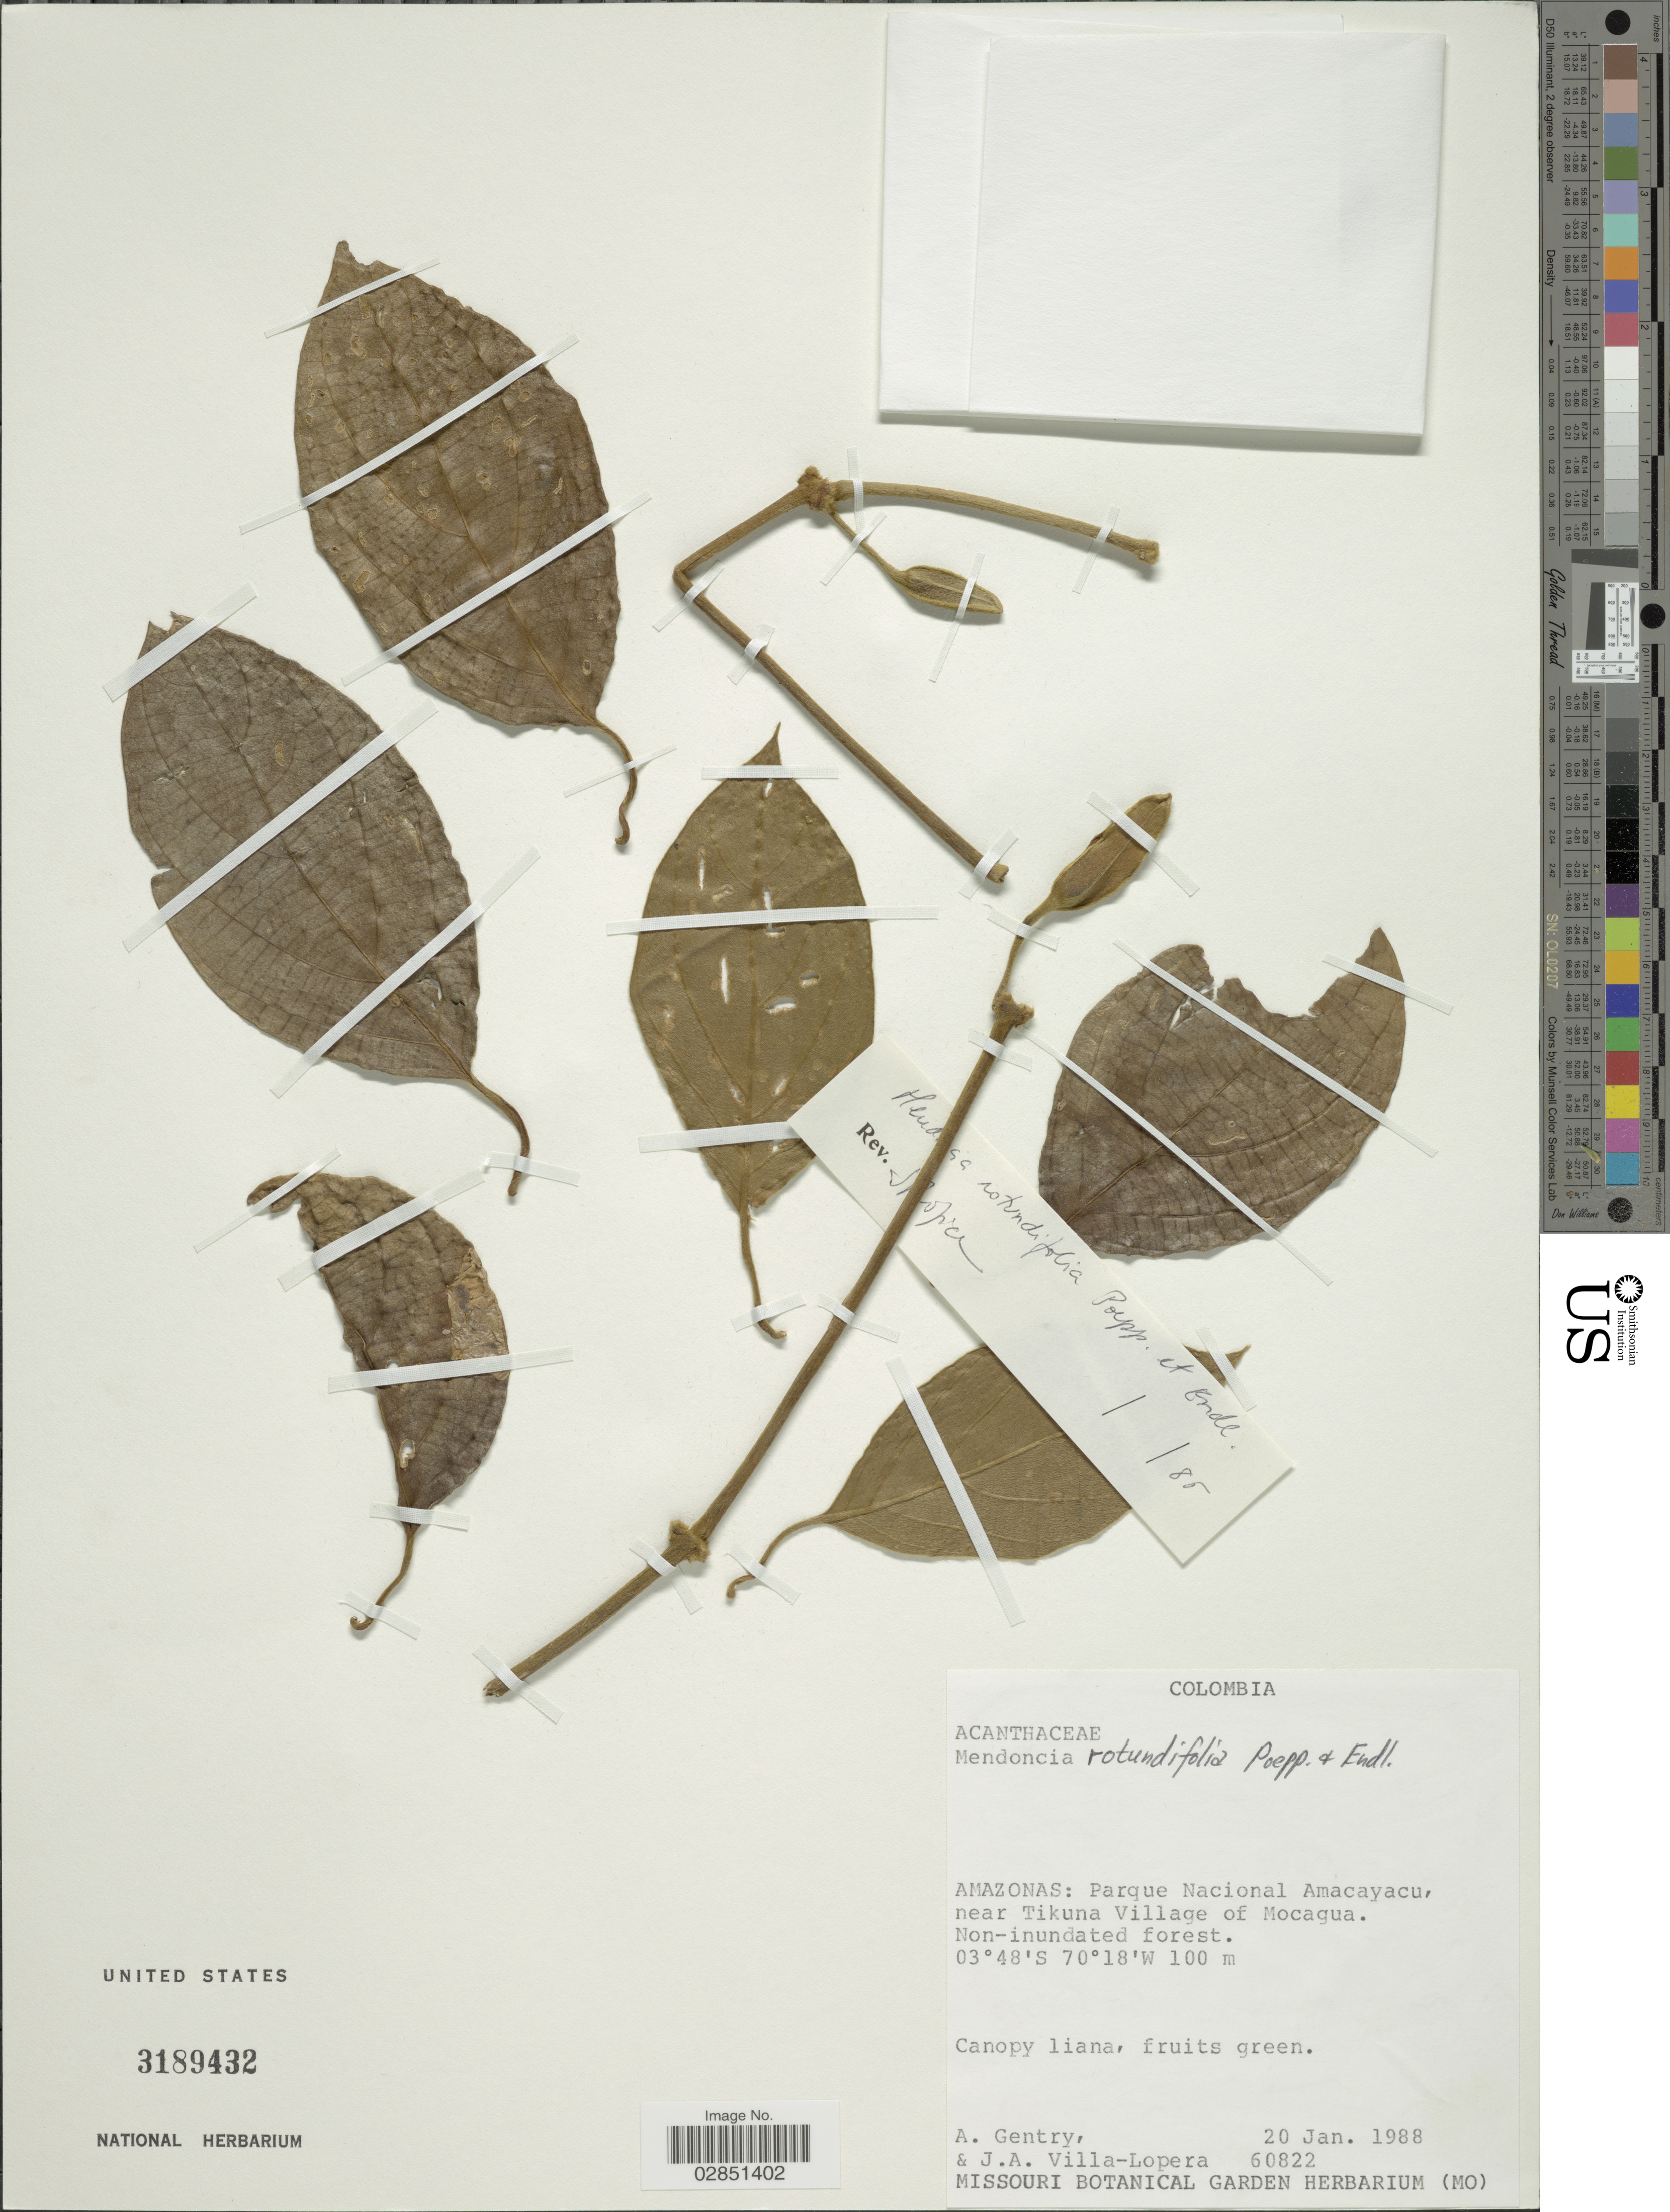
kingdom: Plantae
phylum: Tracheophyta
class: Magnoliopsida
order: Lamiales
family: Acanthaceae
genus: Mendoncia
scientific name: Mendoncia rotundifolia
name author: Poepp. & Endl.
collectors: A. H. Gentry & J. Villa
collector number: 60822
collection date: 1988-01-20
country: Colombia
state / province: Amazônas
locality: Parque Nacional Amacayacu, near Tikuna Village of Mocagua.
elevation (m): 100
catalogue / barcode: US 3189432